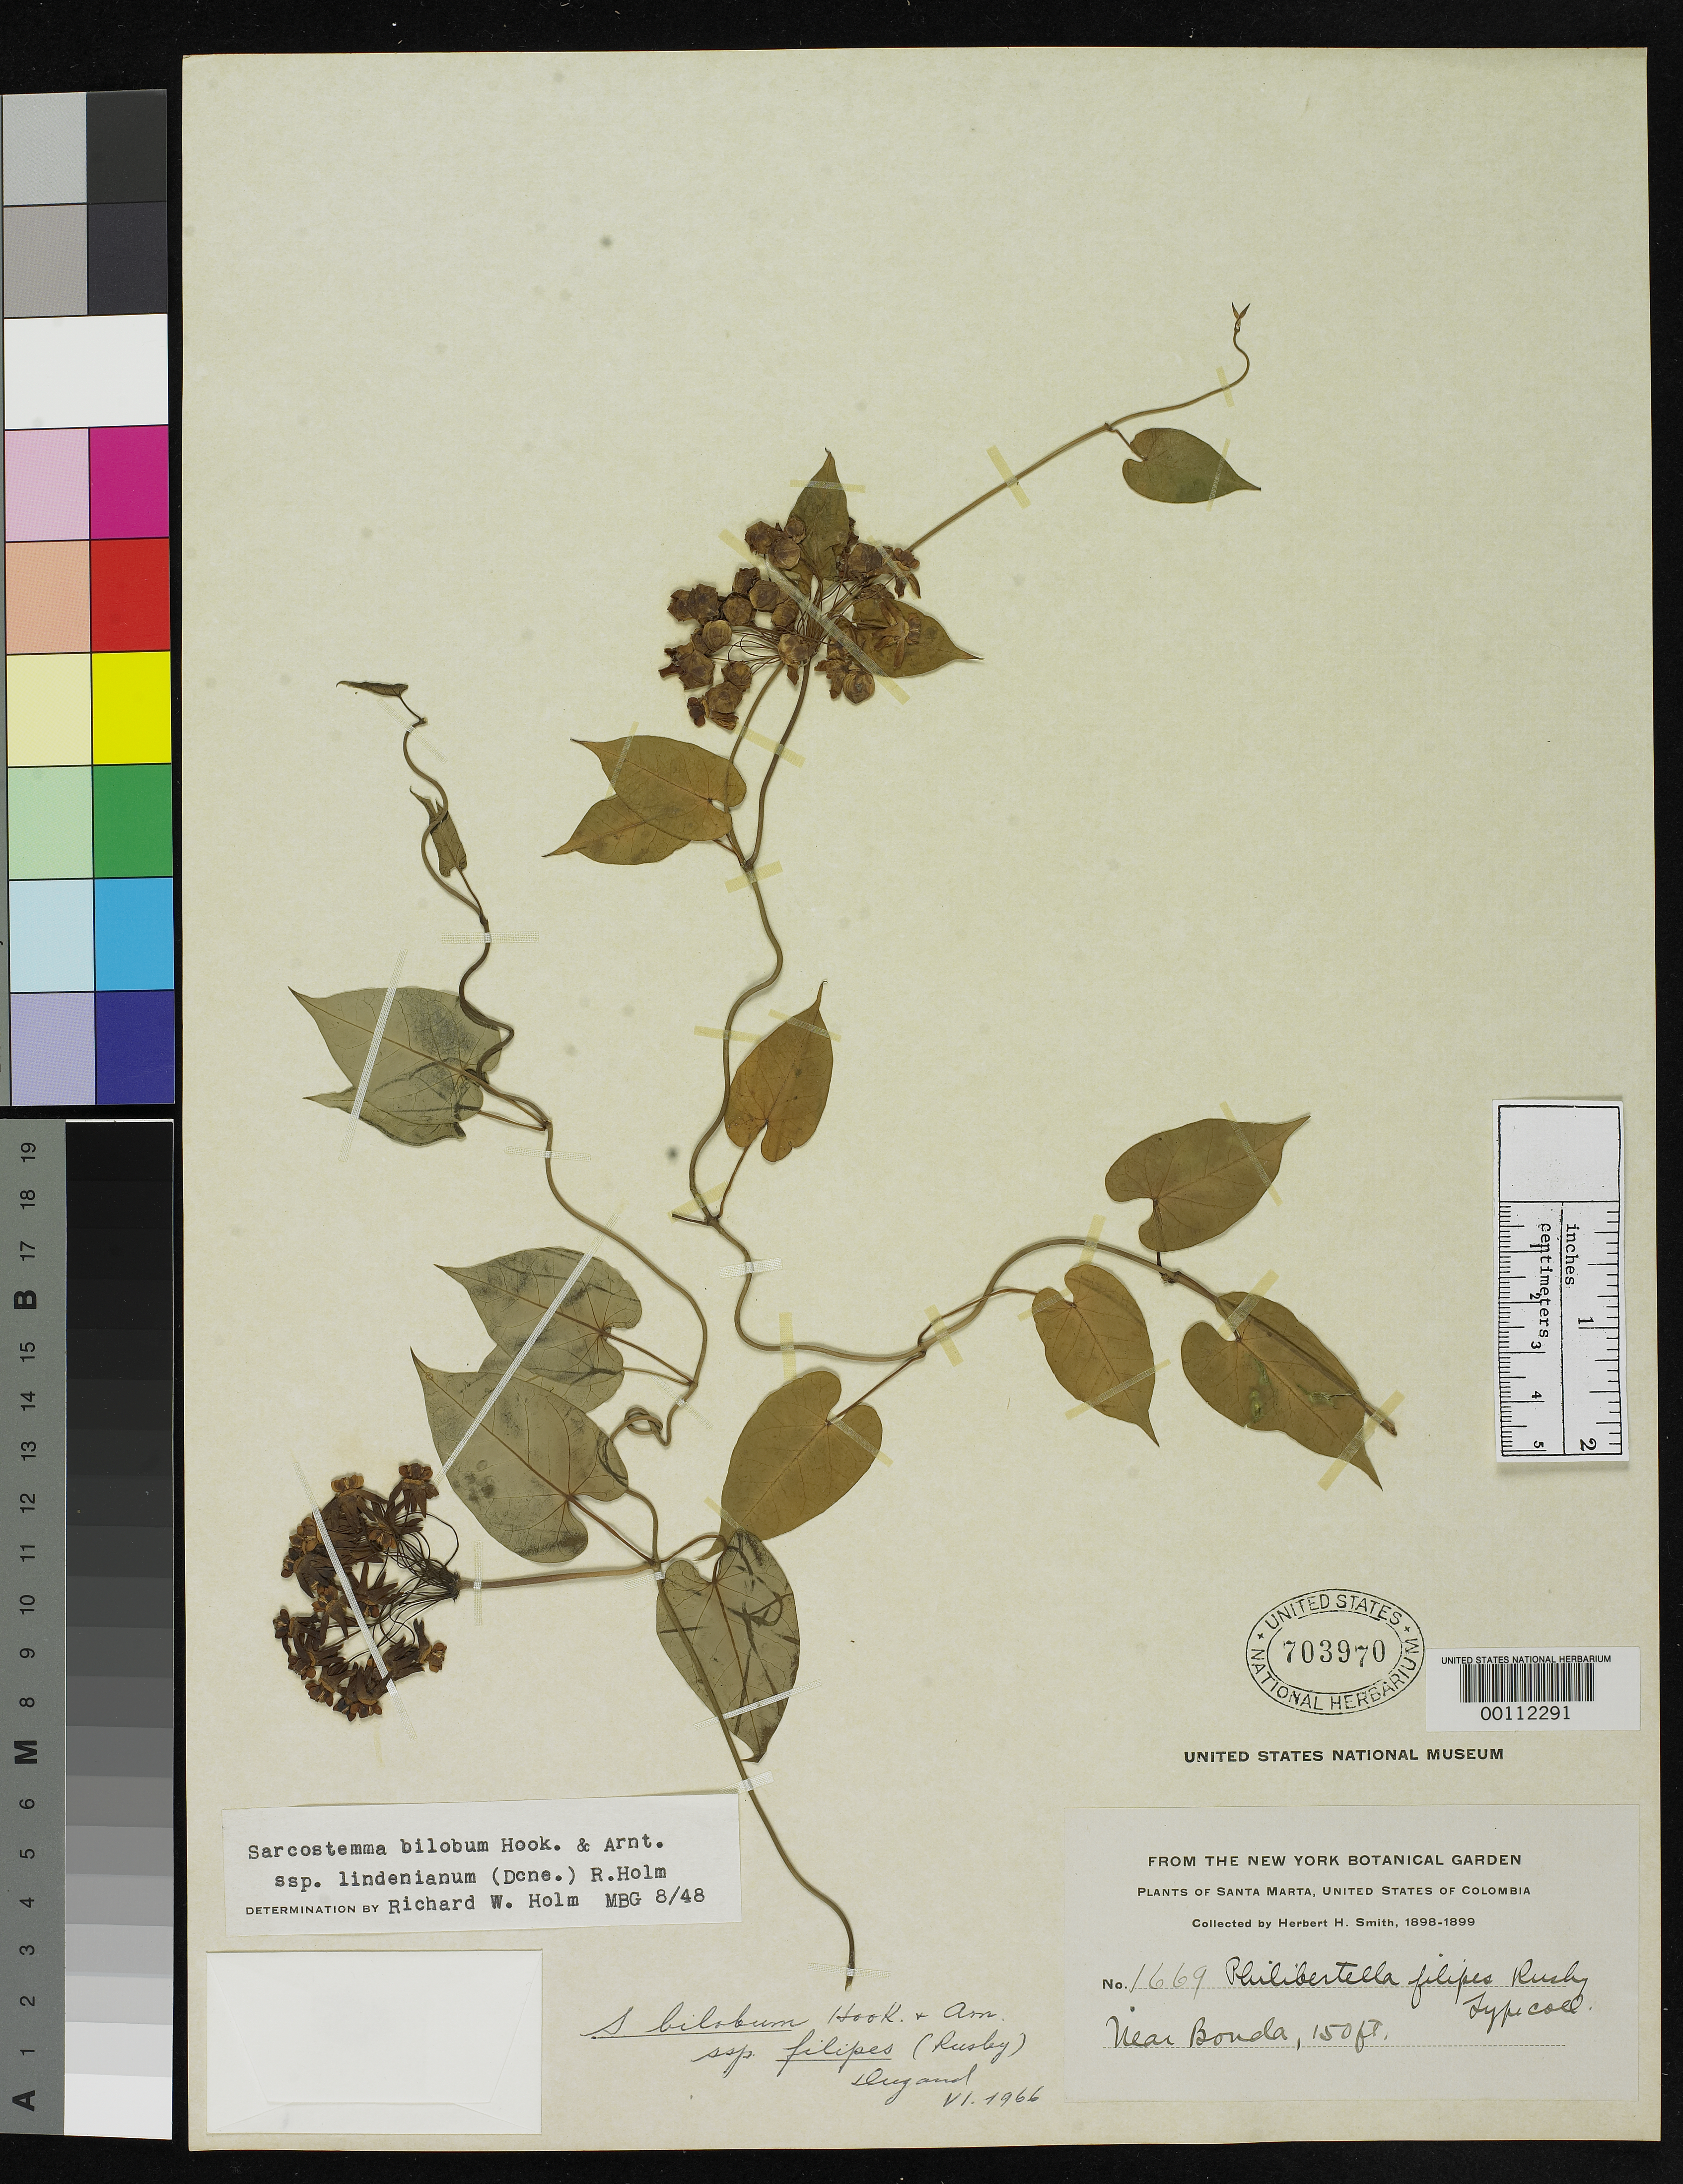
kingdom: Plantae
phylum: Tracheophyta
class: Magnoliopsida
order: Gentianales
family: Apocynaceae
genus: Philibertella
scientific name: Philibertella filipes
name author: Rusby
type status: Isotype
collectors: Herbert H. Smith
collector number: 1669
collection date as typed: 24 Nov 1898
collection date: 1898-11-24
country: Colombia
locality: Near Bonda.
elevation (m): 46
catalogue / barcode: US 703970